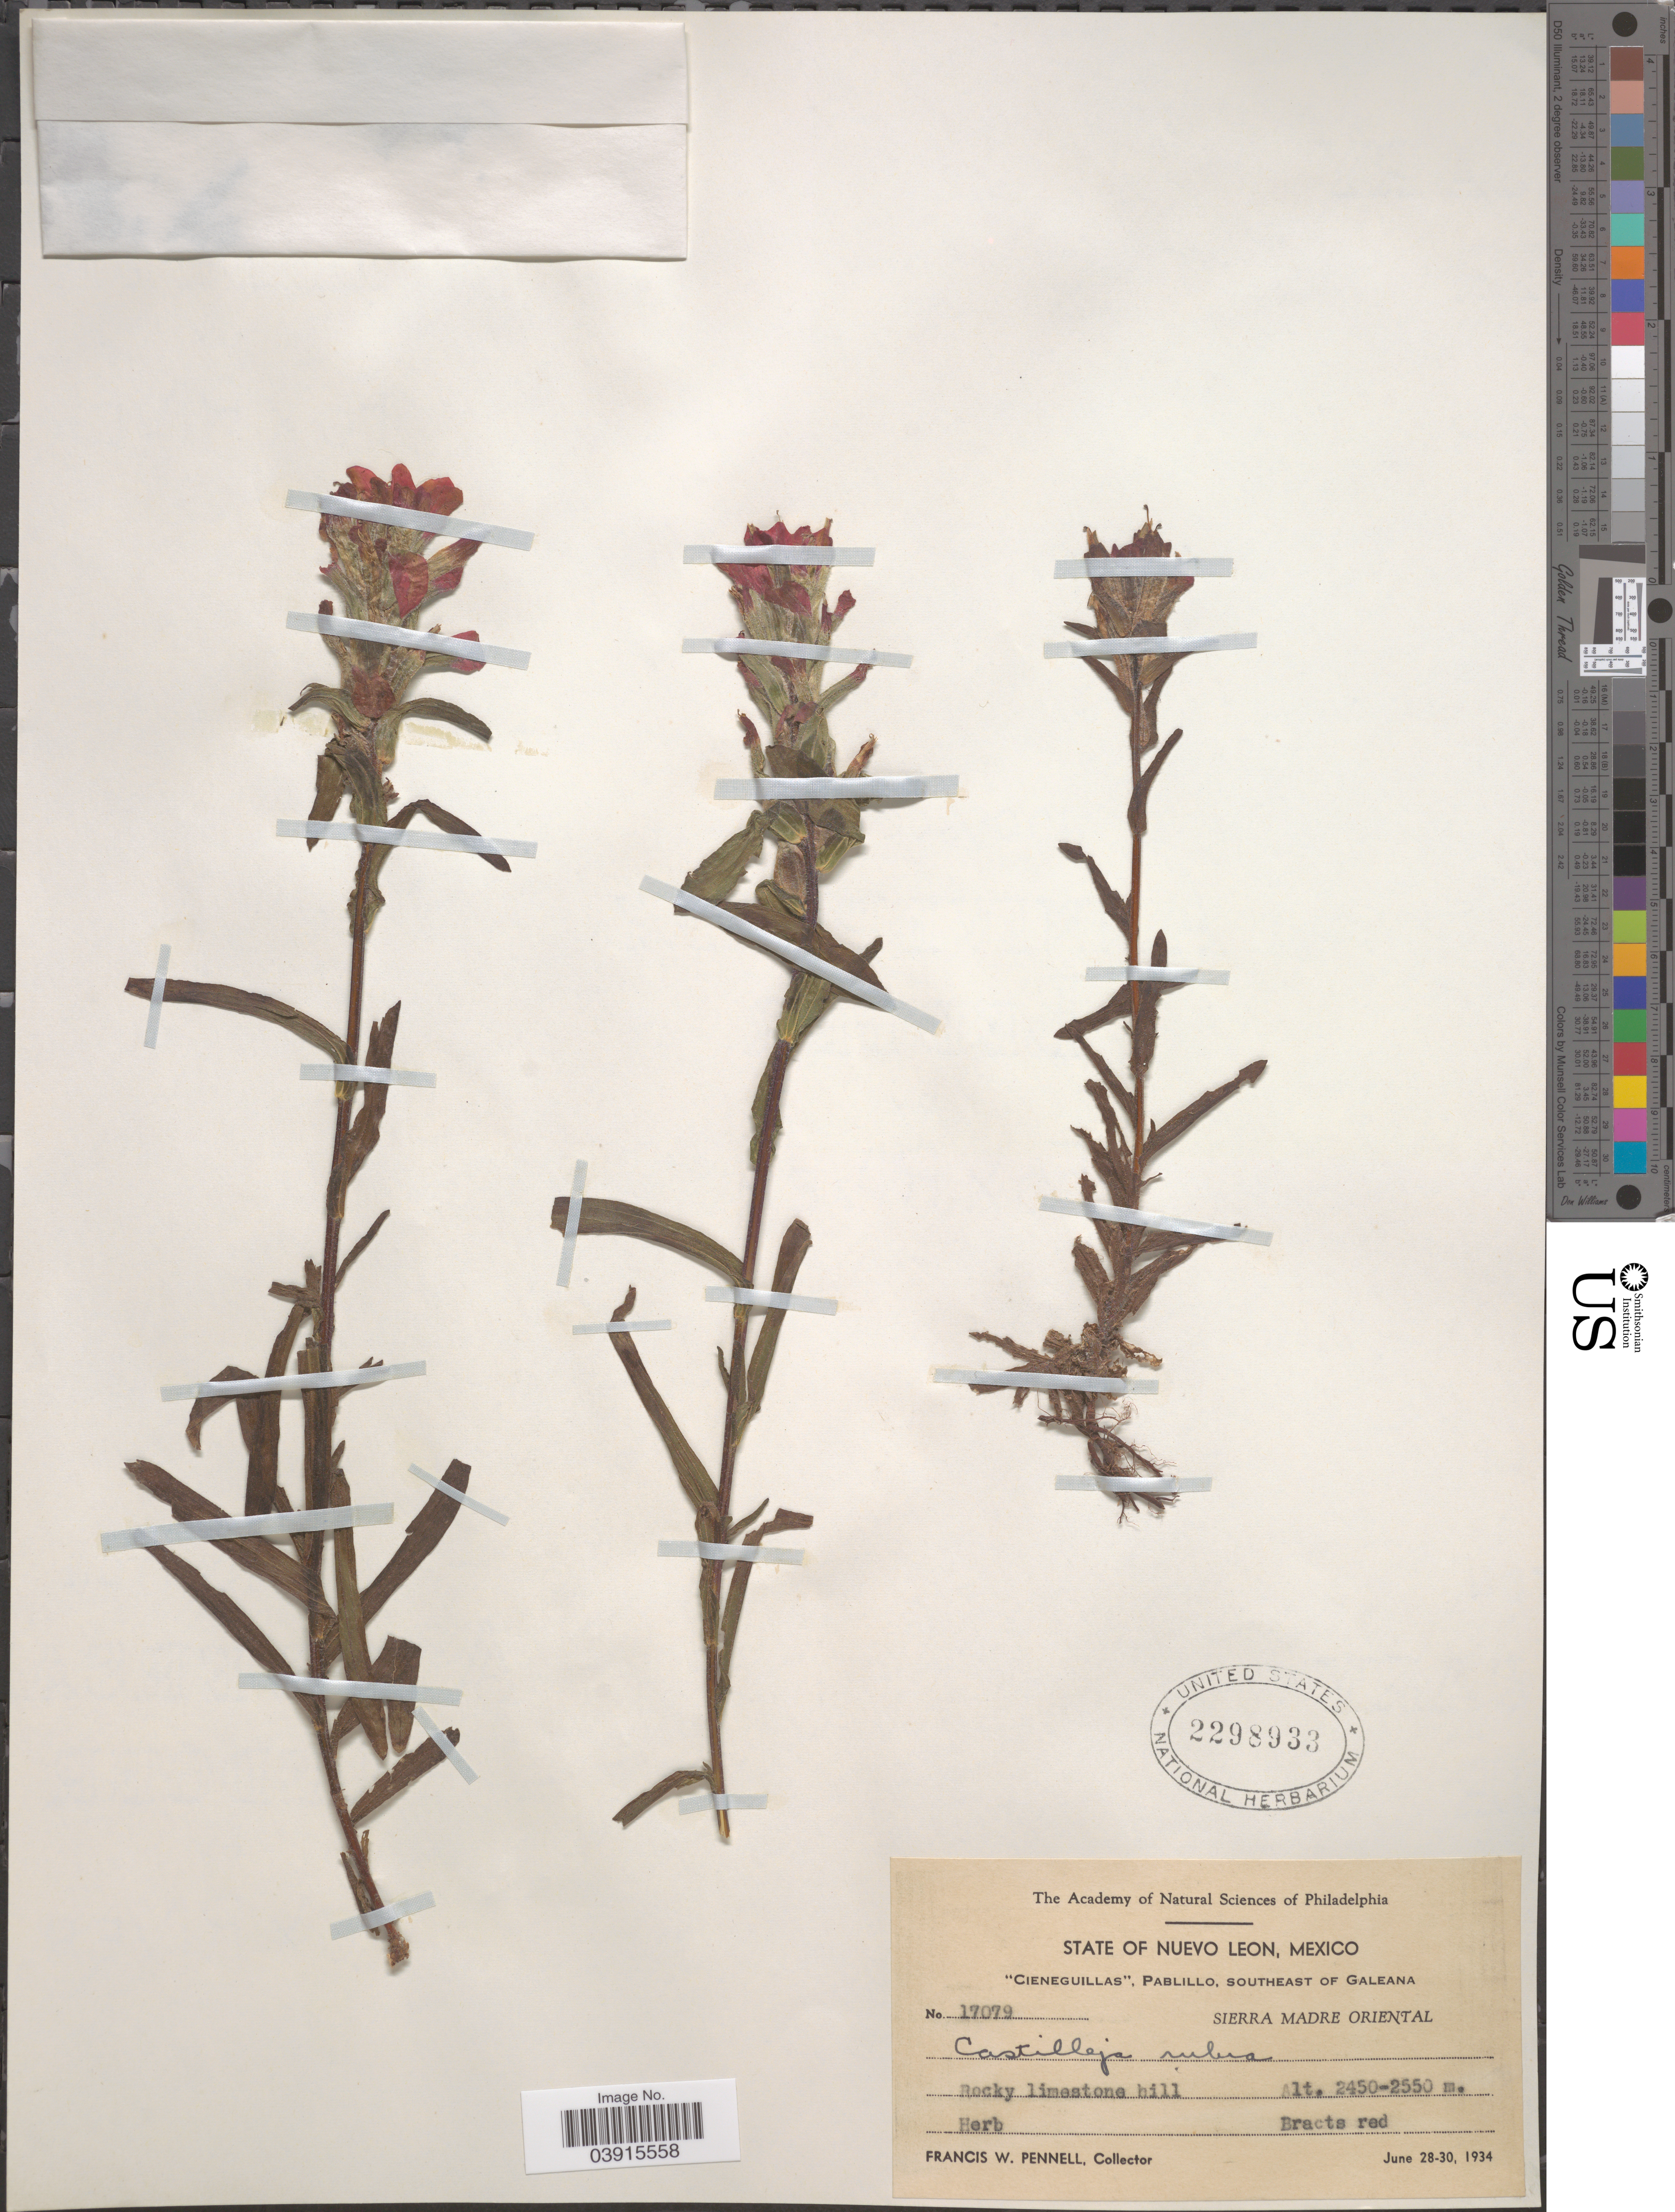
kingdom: Plantae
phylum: Tracheophyta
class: Magnoliopsida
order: Lamiales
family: Orobanchaceae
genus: Castilleja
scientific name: Castilleja scorzonerifolia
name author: Kunth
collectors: F. W. Pennell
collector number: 17079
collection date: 1934-06-28/1934-06-30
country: Mexico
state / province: Nuevo León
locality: Cieneguillas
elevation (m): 2450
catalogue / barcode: US 2298933